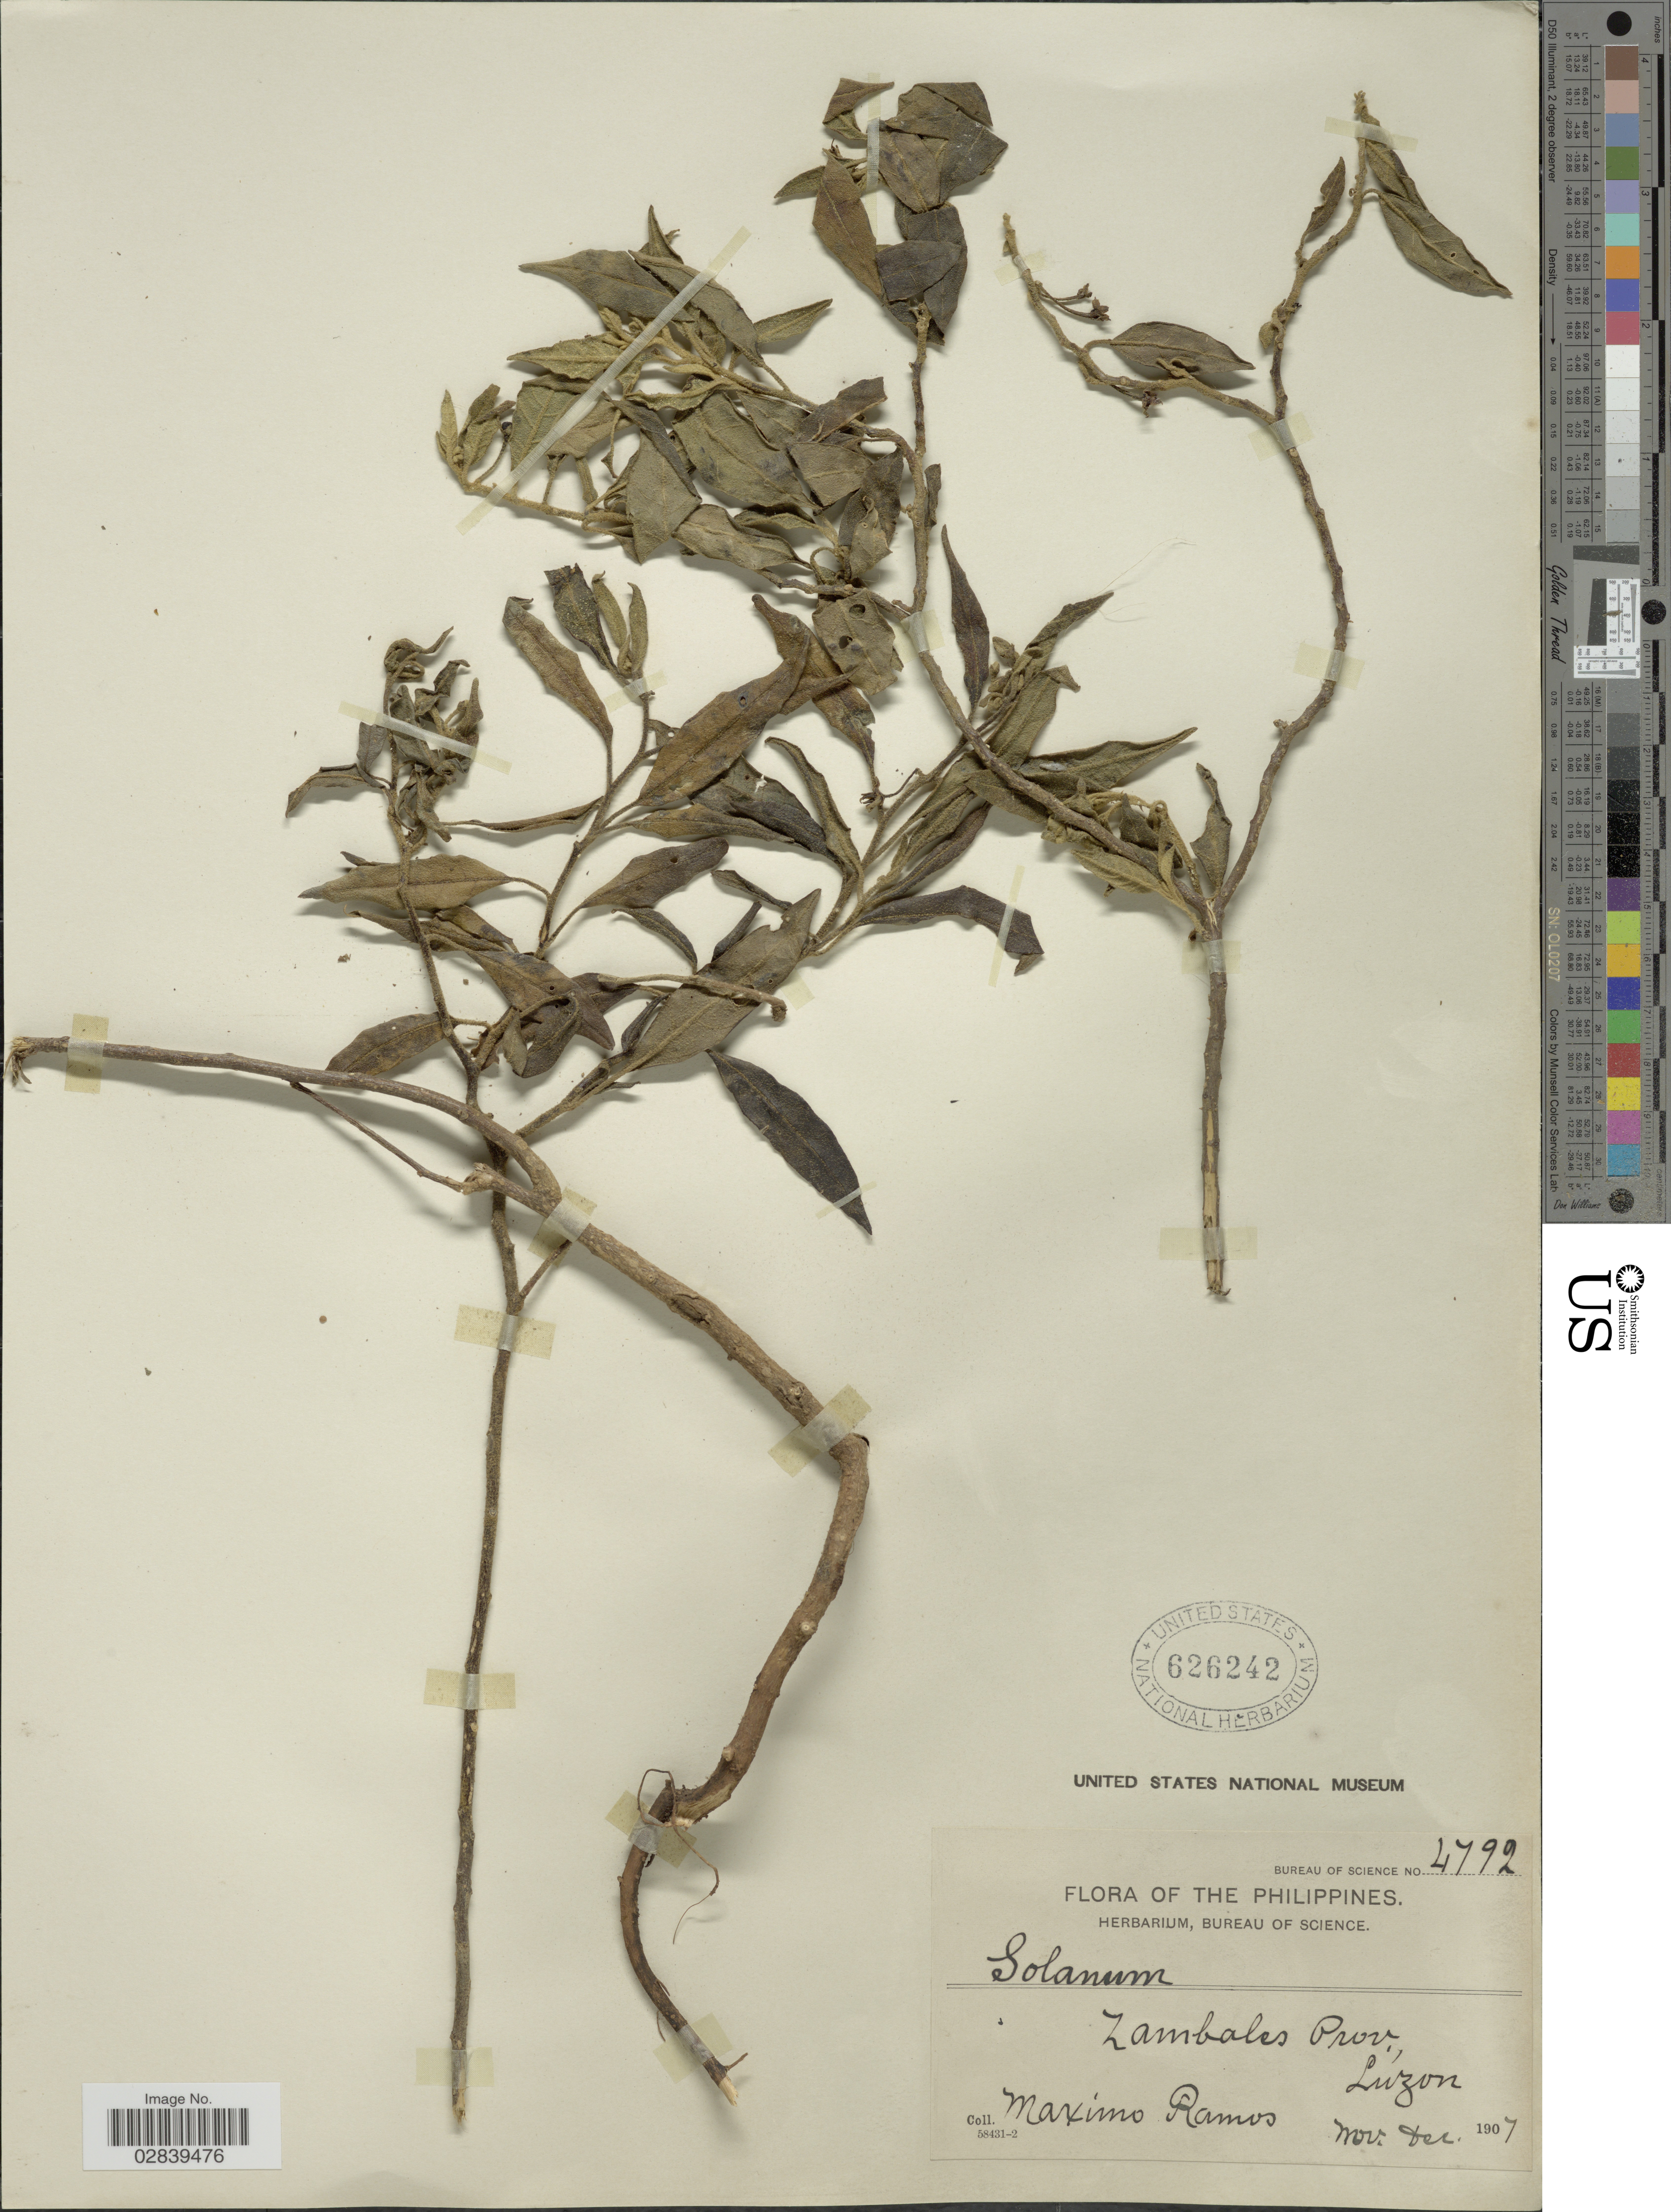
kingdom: Plantae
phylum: Tracheophyta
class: Magnoliopsida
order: Solanales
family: Solanaceae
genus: Solanum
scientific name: Solanum sp.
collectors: M. Ramos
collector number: Bureau of Science 4792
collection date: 1907-11/1907-12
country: Philippines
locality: Zambales Prov., Luzon.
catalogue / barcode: US 626242